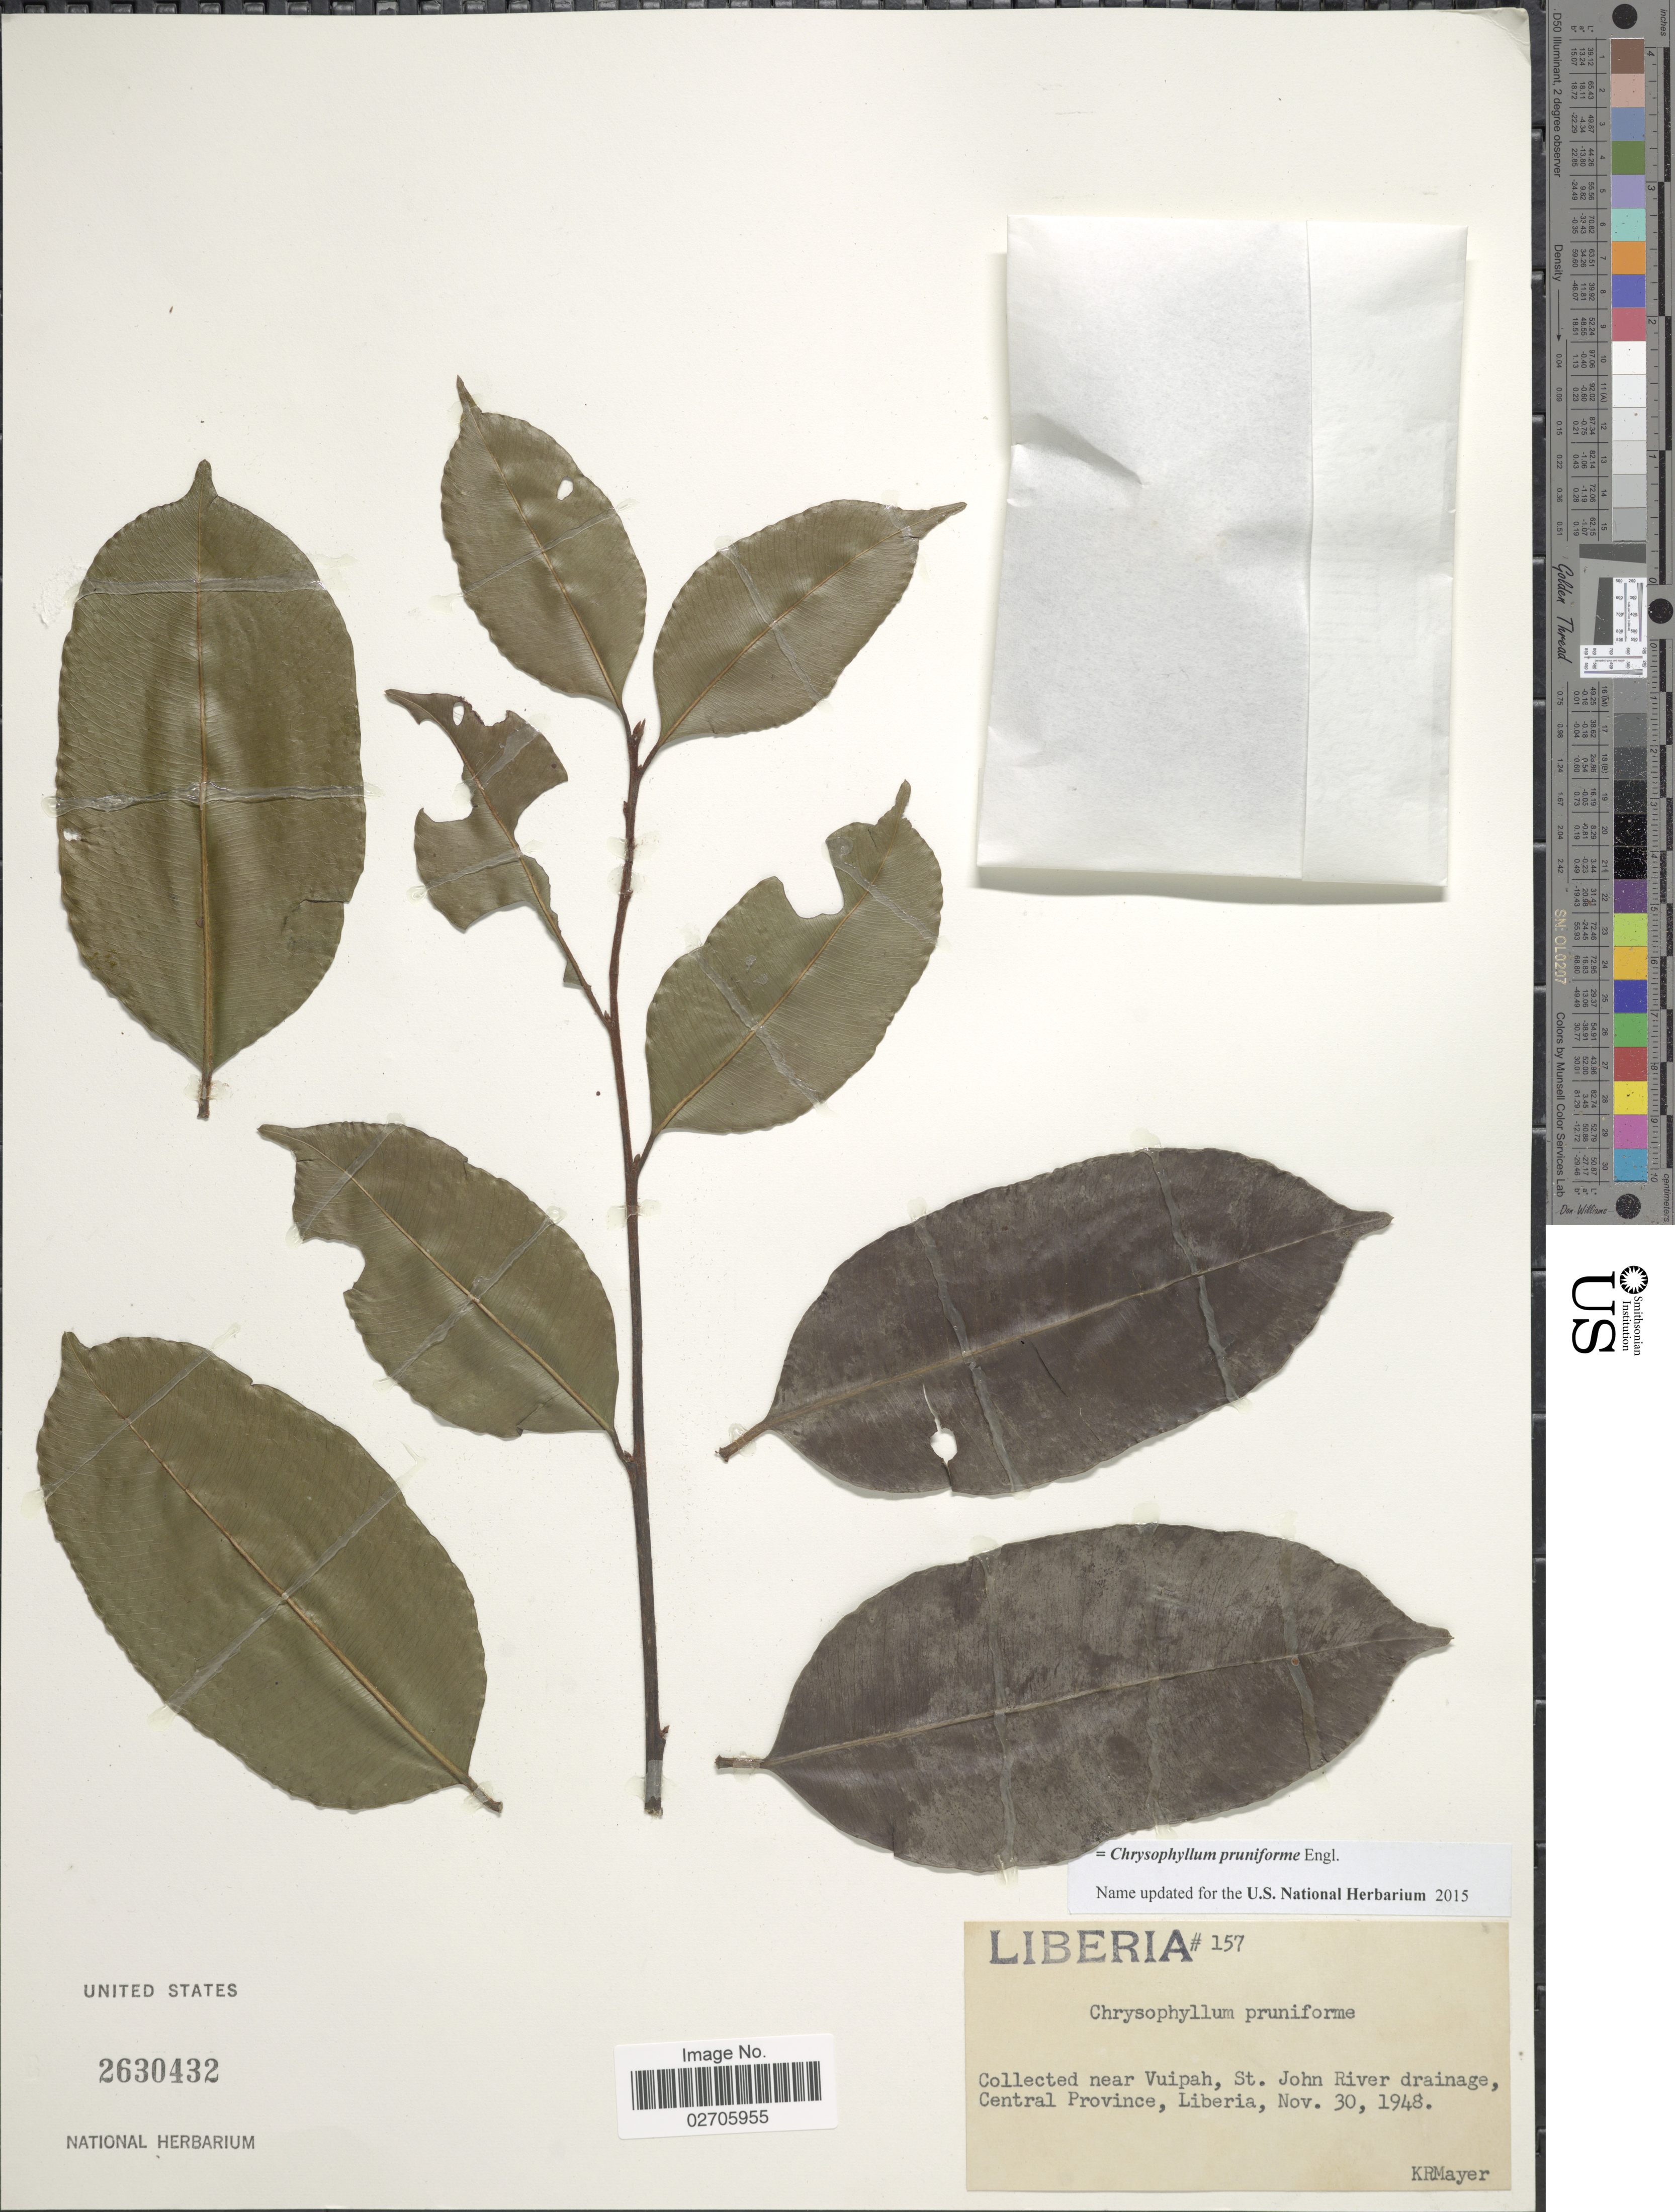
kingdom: Plantae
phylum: Tracheophyta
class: Magnoliopsida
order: Ericales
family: Sapotaceae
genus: Chrysophyllum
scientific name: Chrysophyllum pruniforme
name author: Pierre ex Engl.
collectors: K. R. Mayer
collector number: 157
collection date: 1948-11-30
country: Liberia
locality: Near Vuipah, St. John River drainage, Central Province.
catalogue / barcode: US 2630432